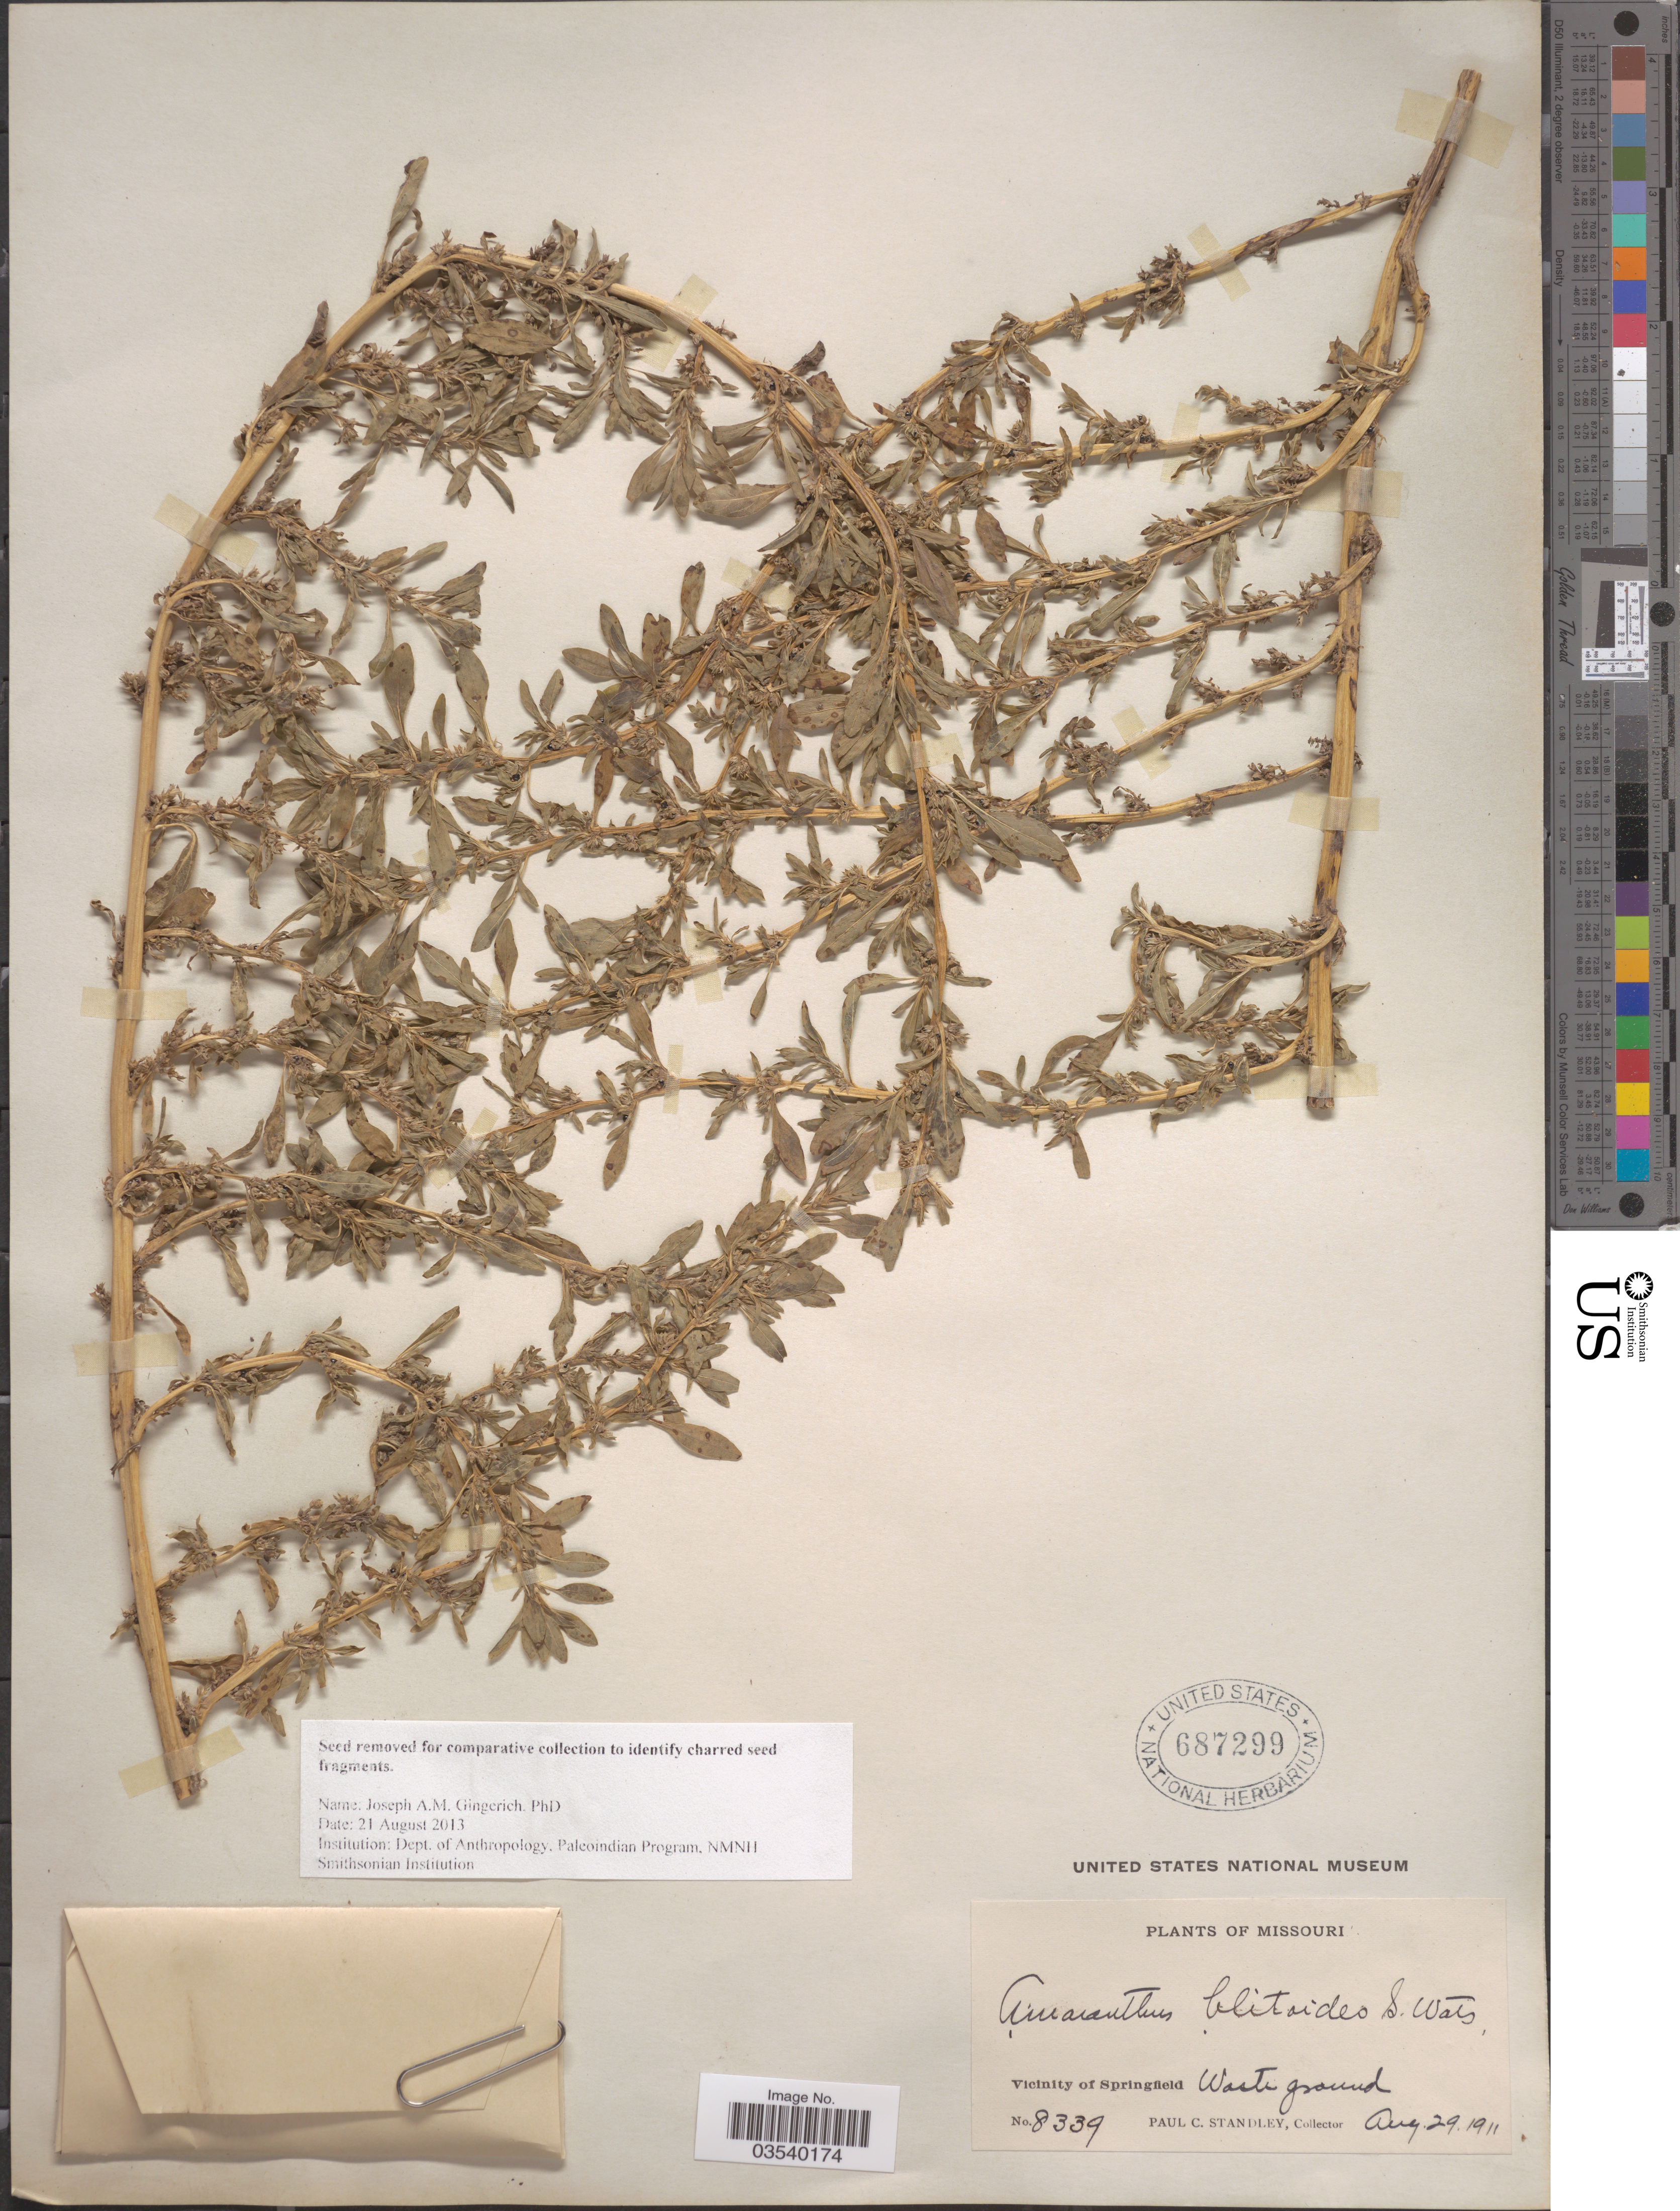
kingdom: Plantae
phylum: Tracheophyta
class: Magnoliopsida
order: Caryophyllales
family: Amaranthaceae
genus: Amaranthus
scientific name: Amaranthus blitoides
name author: S. Watson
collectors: P. C. Standley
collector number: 8339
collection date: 1911-08-29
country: United States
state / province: Missouri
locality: Vicinity of Springfield.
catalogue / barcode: US 687299